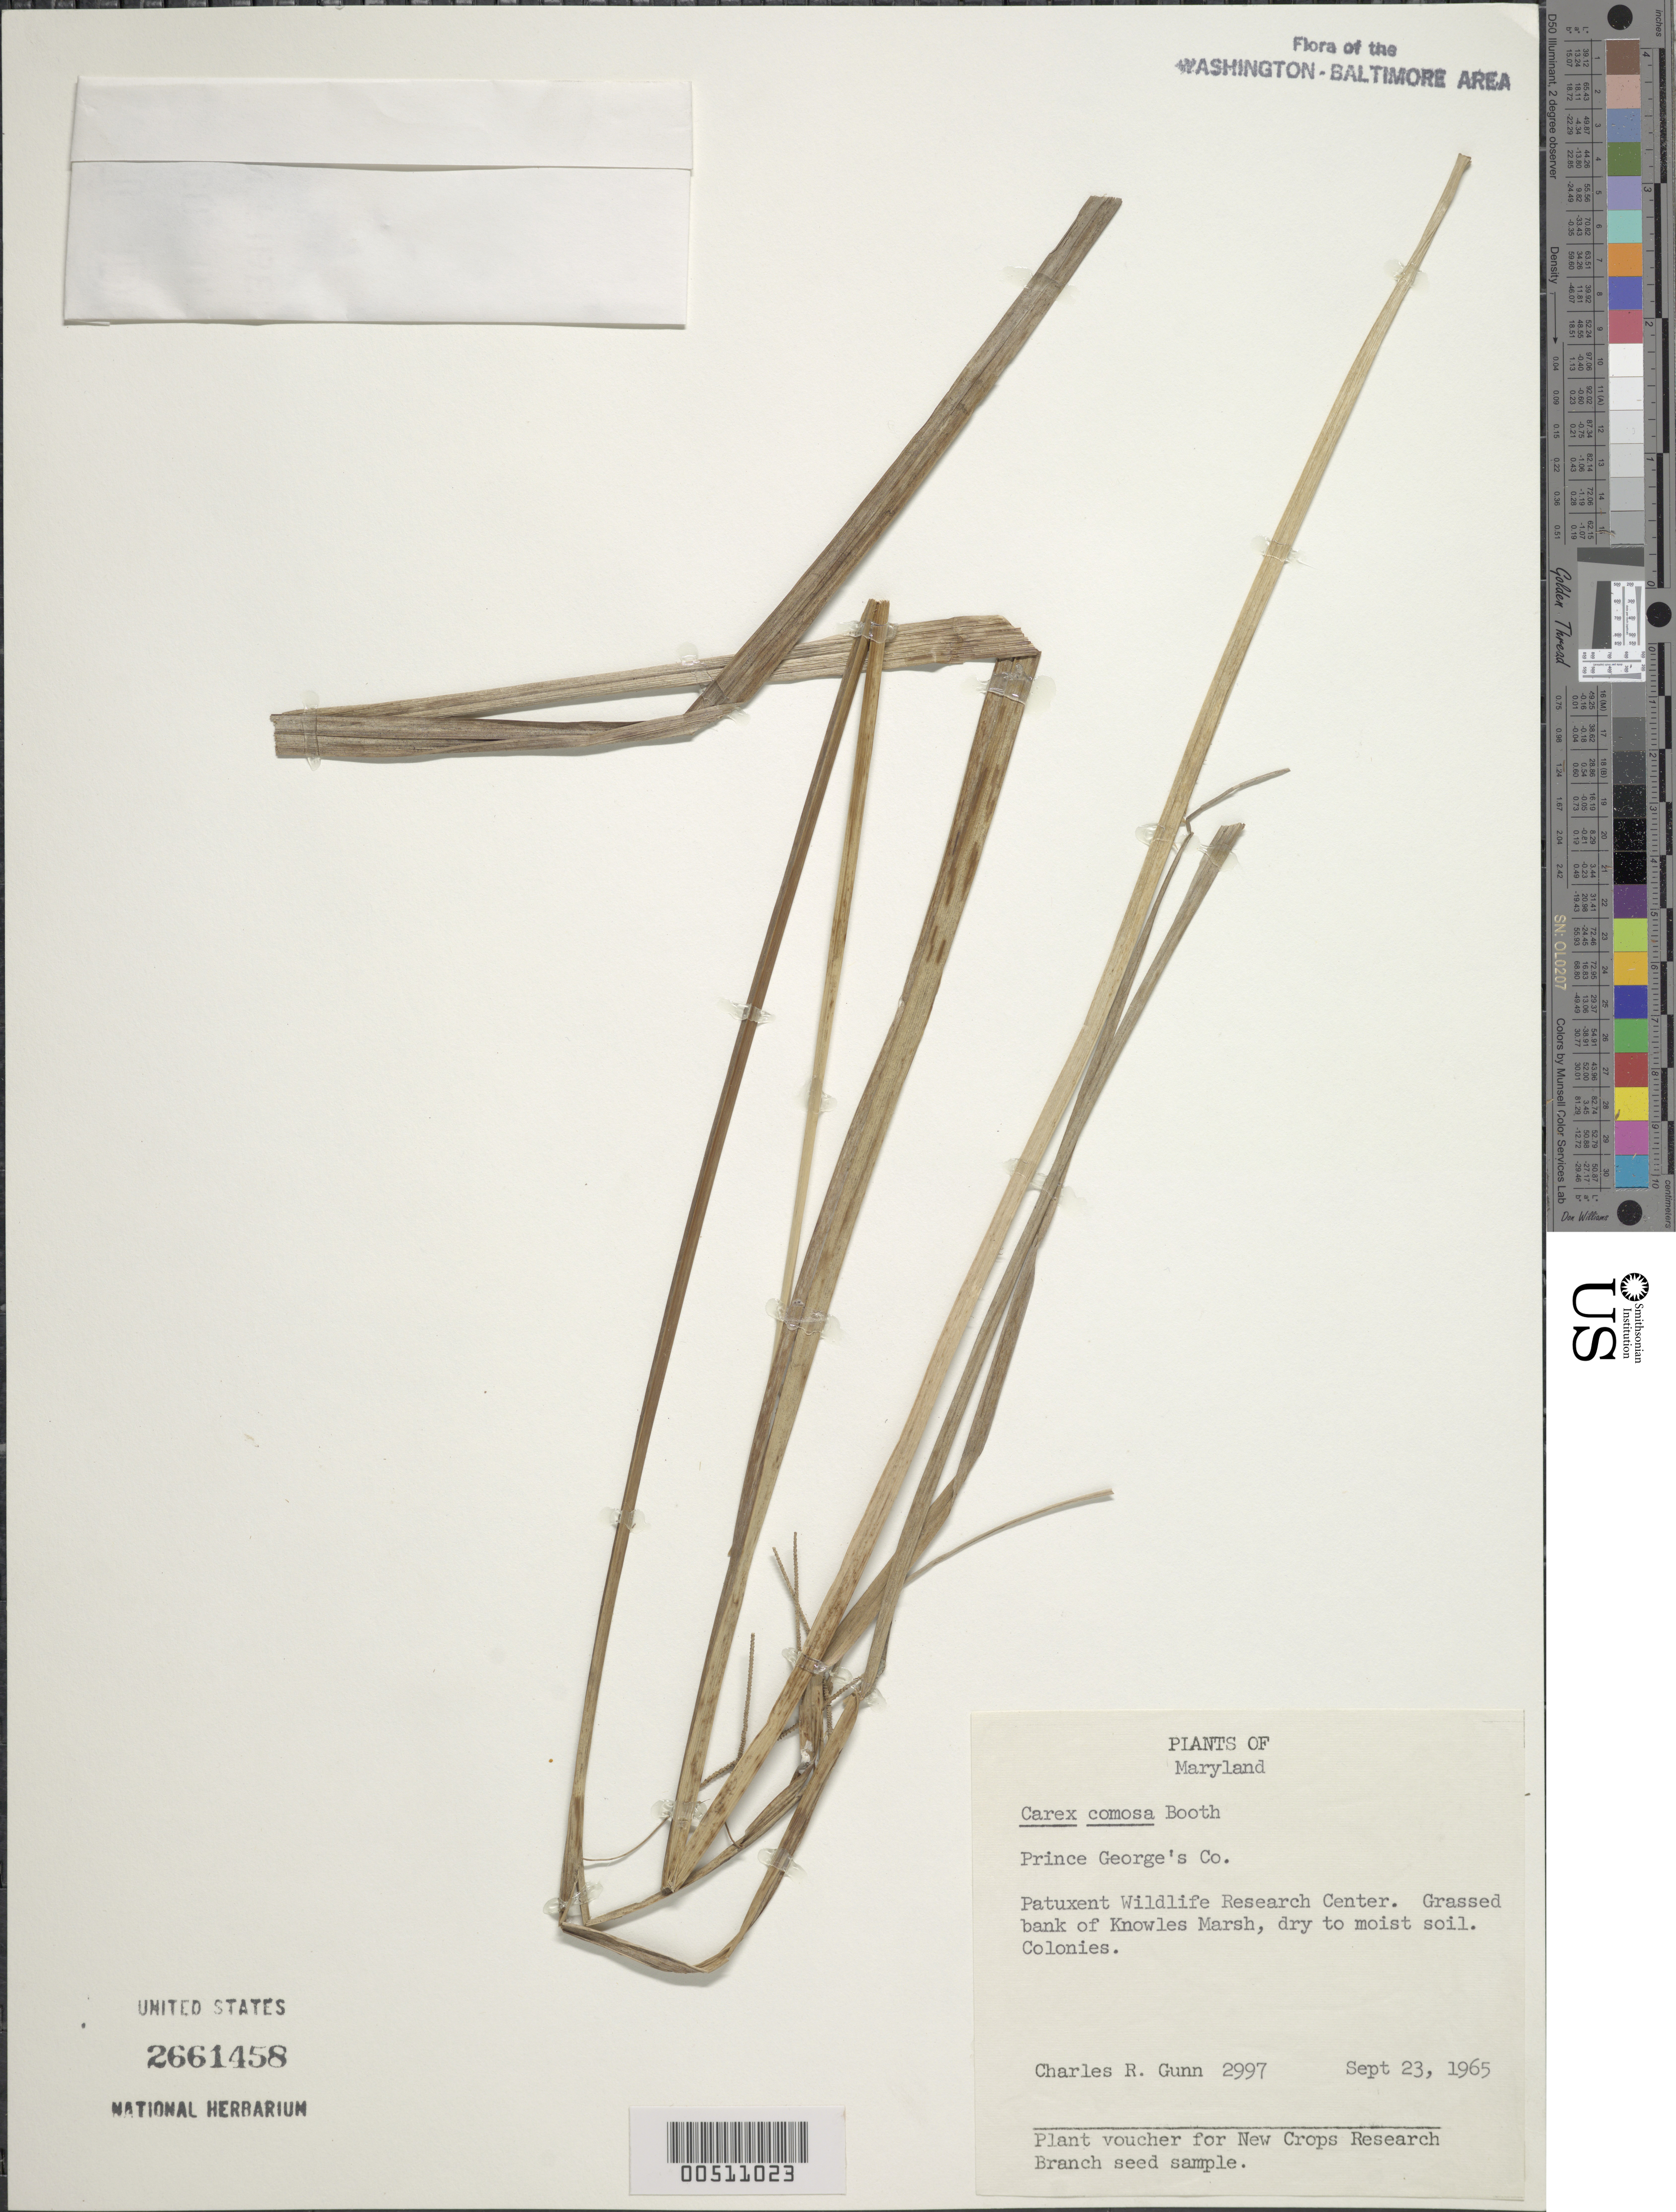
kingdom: Plantae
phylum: Tracheophyta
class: Liliopsida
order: Poales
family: Cyperaceae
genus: Carex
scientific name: Carex comosa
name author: Boott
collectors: C. R. Gunn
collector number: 2997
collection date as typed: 23 Sep 1965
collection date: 1965-09-23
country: United States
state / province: Maryland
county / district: Prince George's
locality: Patuxent Wildlife Research Center, Knowles Marsh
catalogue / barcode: US 2661458